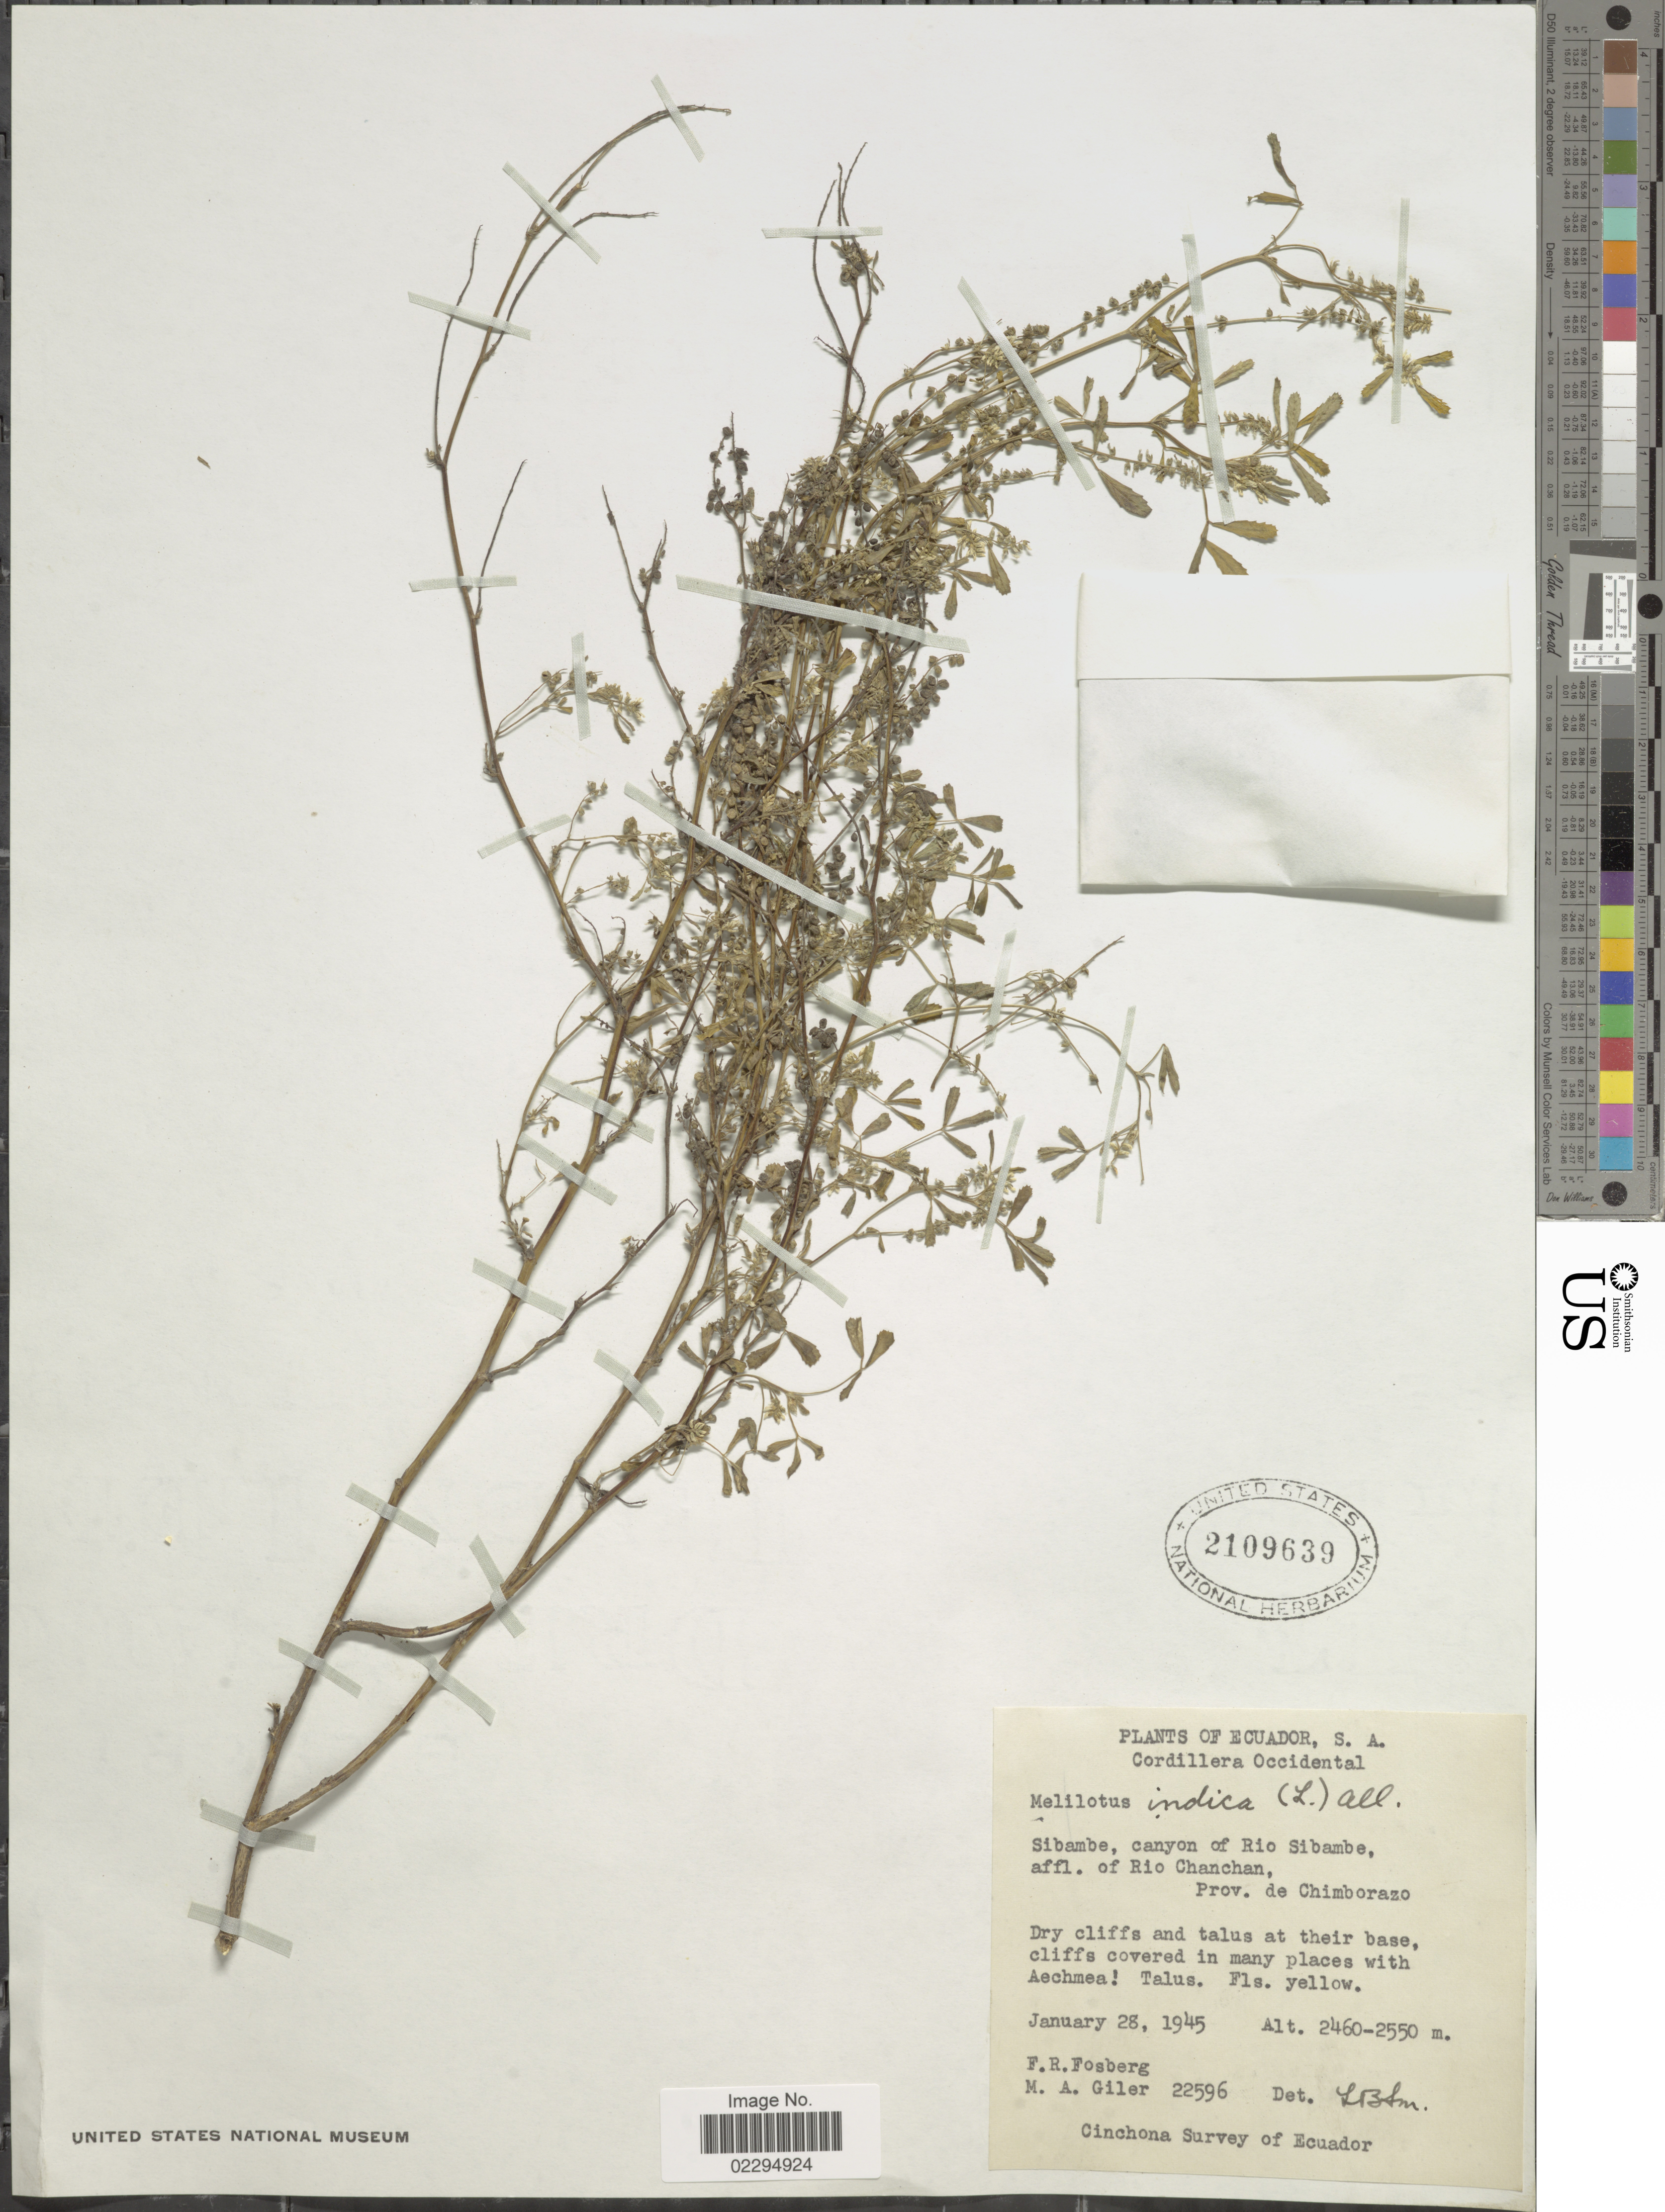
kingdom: Plantae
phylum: Tracheophyta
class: Magnoliopsida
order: Fabales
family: Fabaceae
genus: Melilotus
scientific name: Melilotus indicus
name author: (L.) All.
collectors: F. R. Fosberg & M. Giler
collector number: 22596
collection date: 1945-01-28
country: Ecuador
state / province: Chimborazo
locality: Cordillera Occidental, Sibambe, canyon of Rio Sibambe, affl of Rio Chanchan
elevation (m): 2460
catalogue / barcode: US 2109639